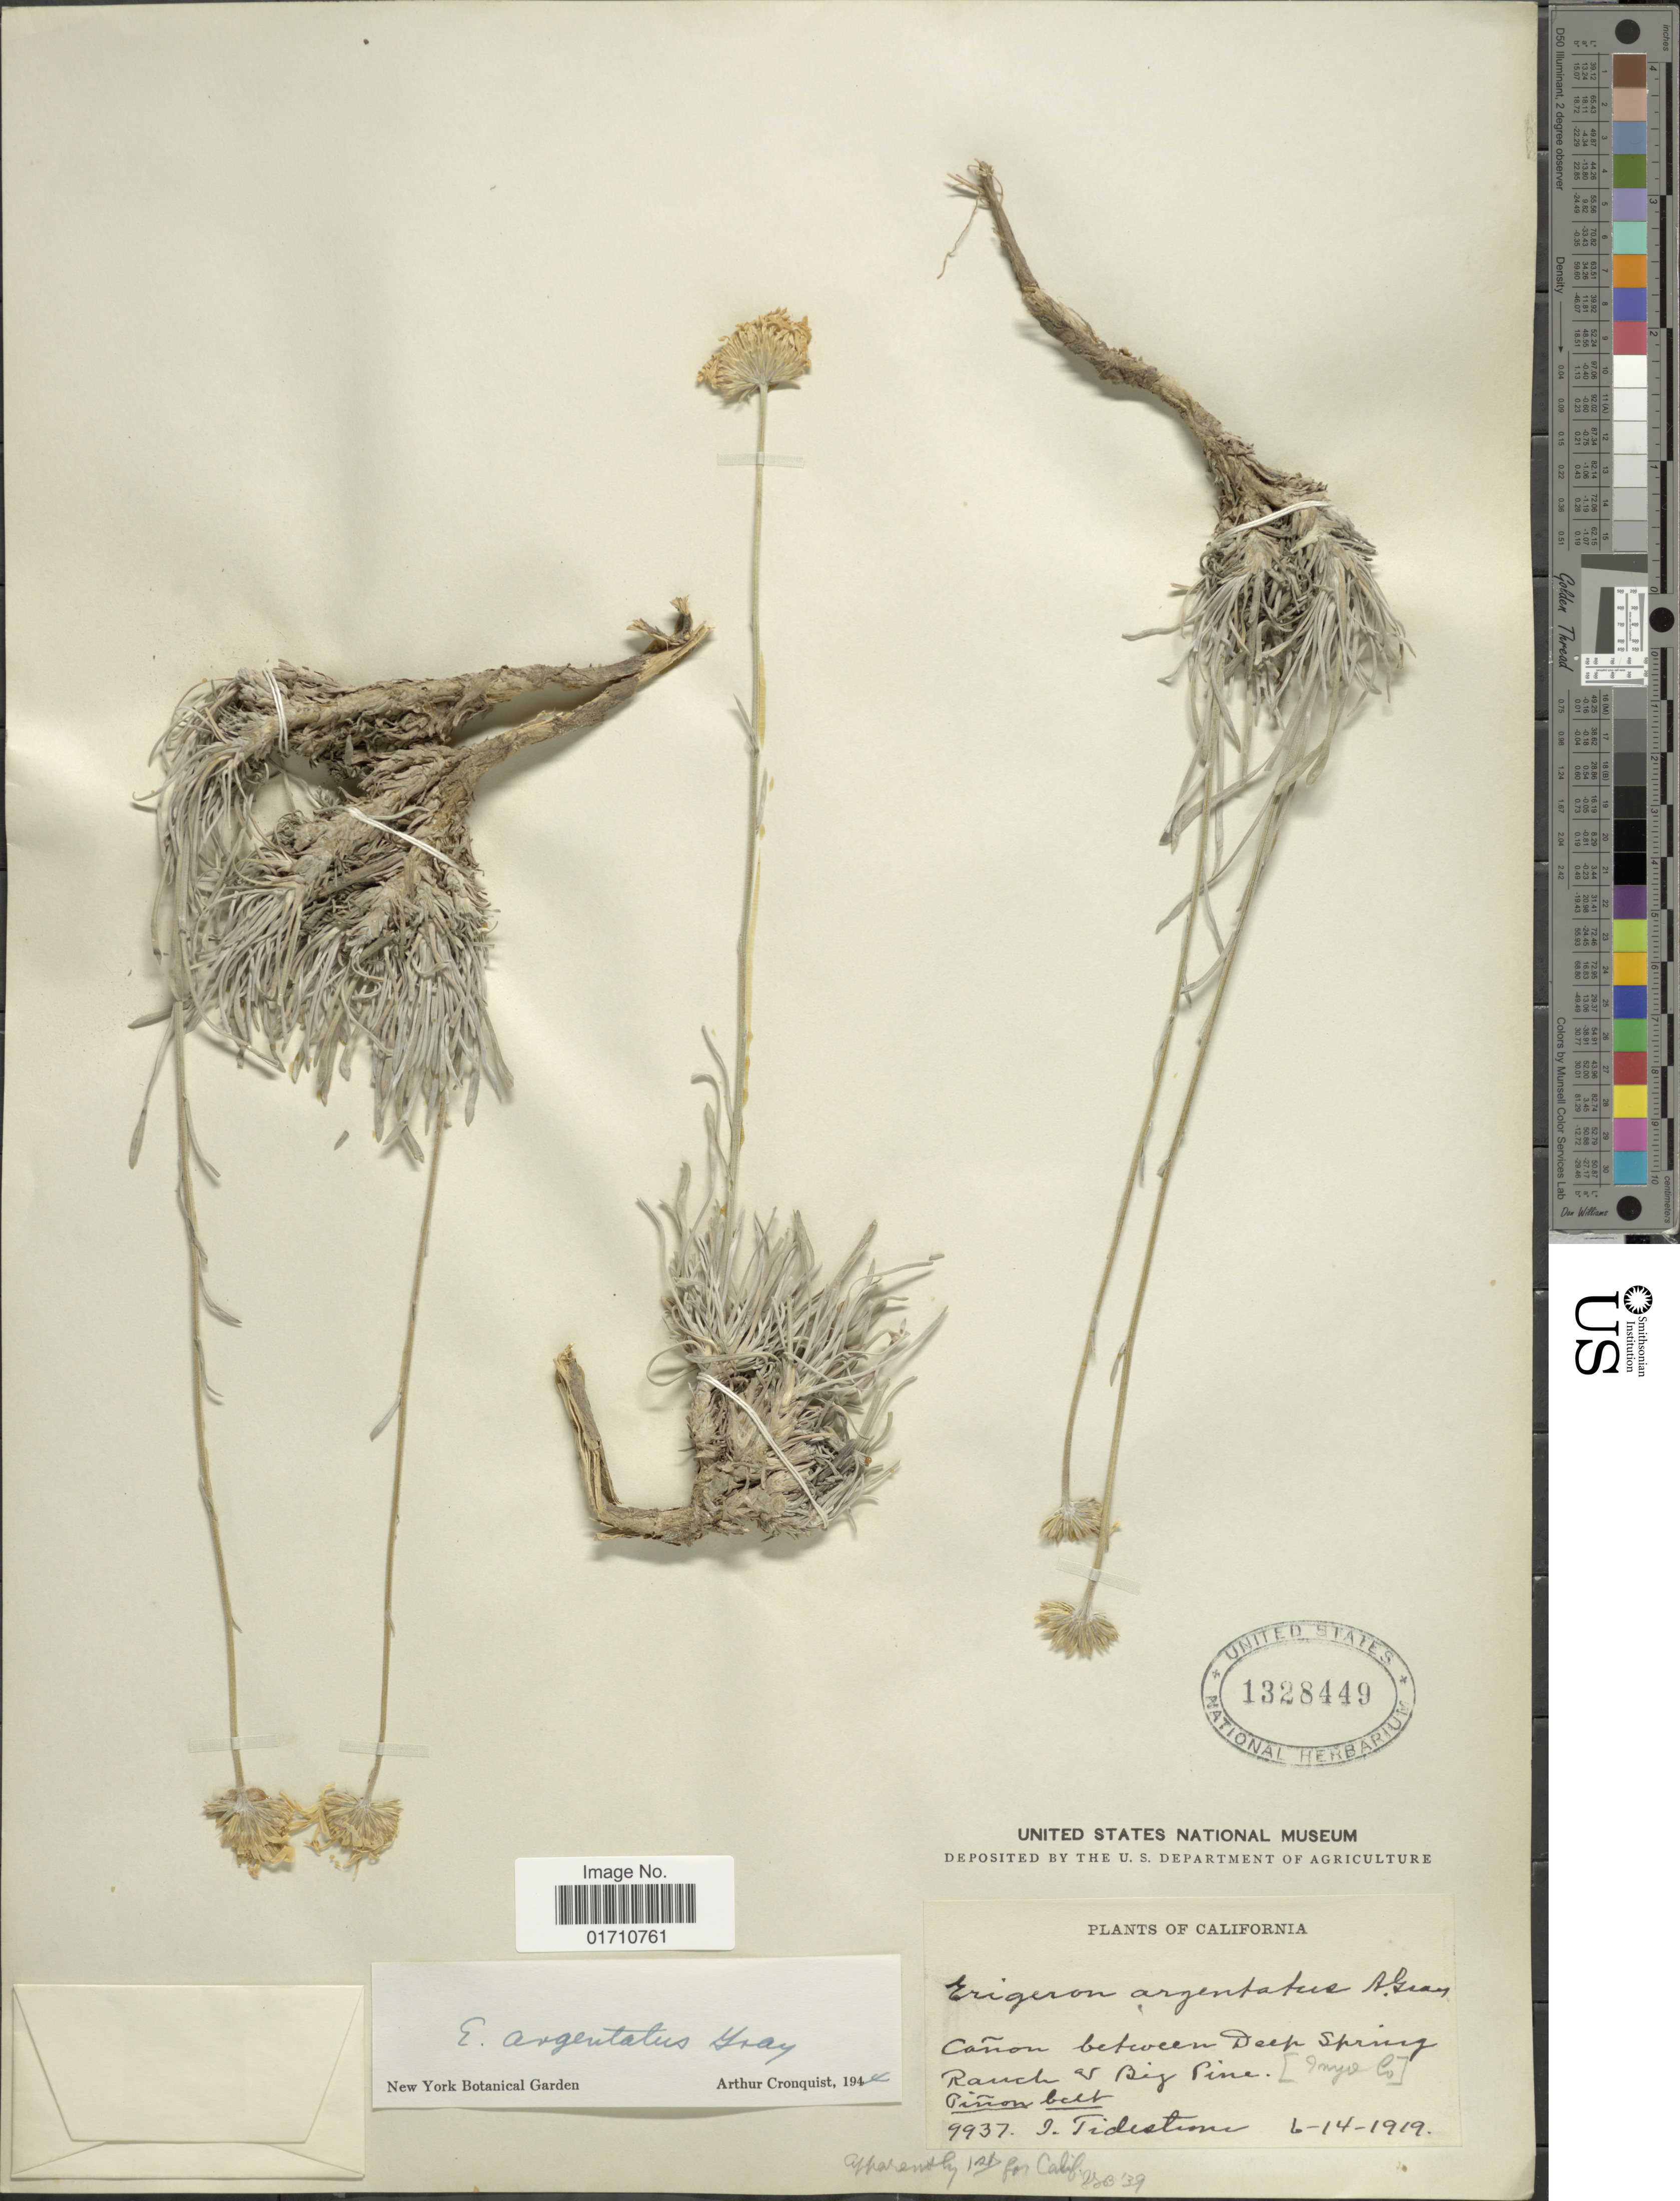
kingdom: Plantae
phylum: Tracheophyta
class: Magnoliopsida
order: Asterales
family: Asteraceae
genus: Erigeron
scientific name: Erigeron argentatus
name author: A. Gray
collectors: I. F. Tidestrom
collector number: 9937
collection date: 1919-06-14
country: United States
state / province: California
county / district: Inyo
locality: Cañon between Deep Spring Ranch as Big Pine (Inyo Co) Piñon belt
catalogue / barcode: US 1328449